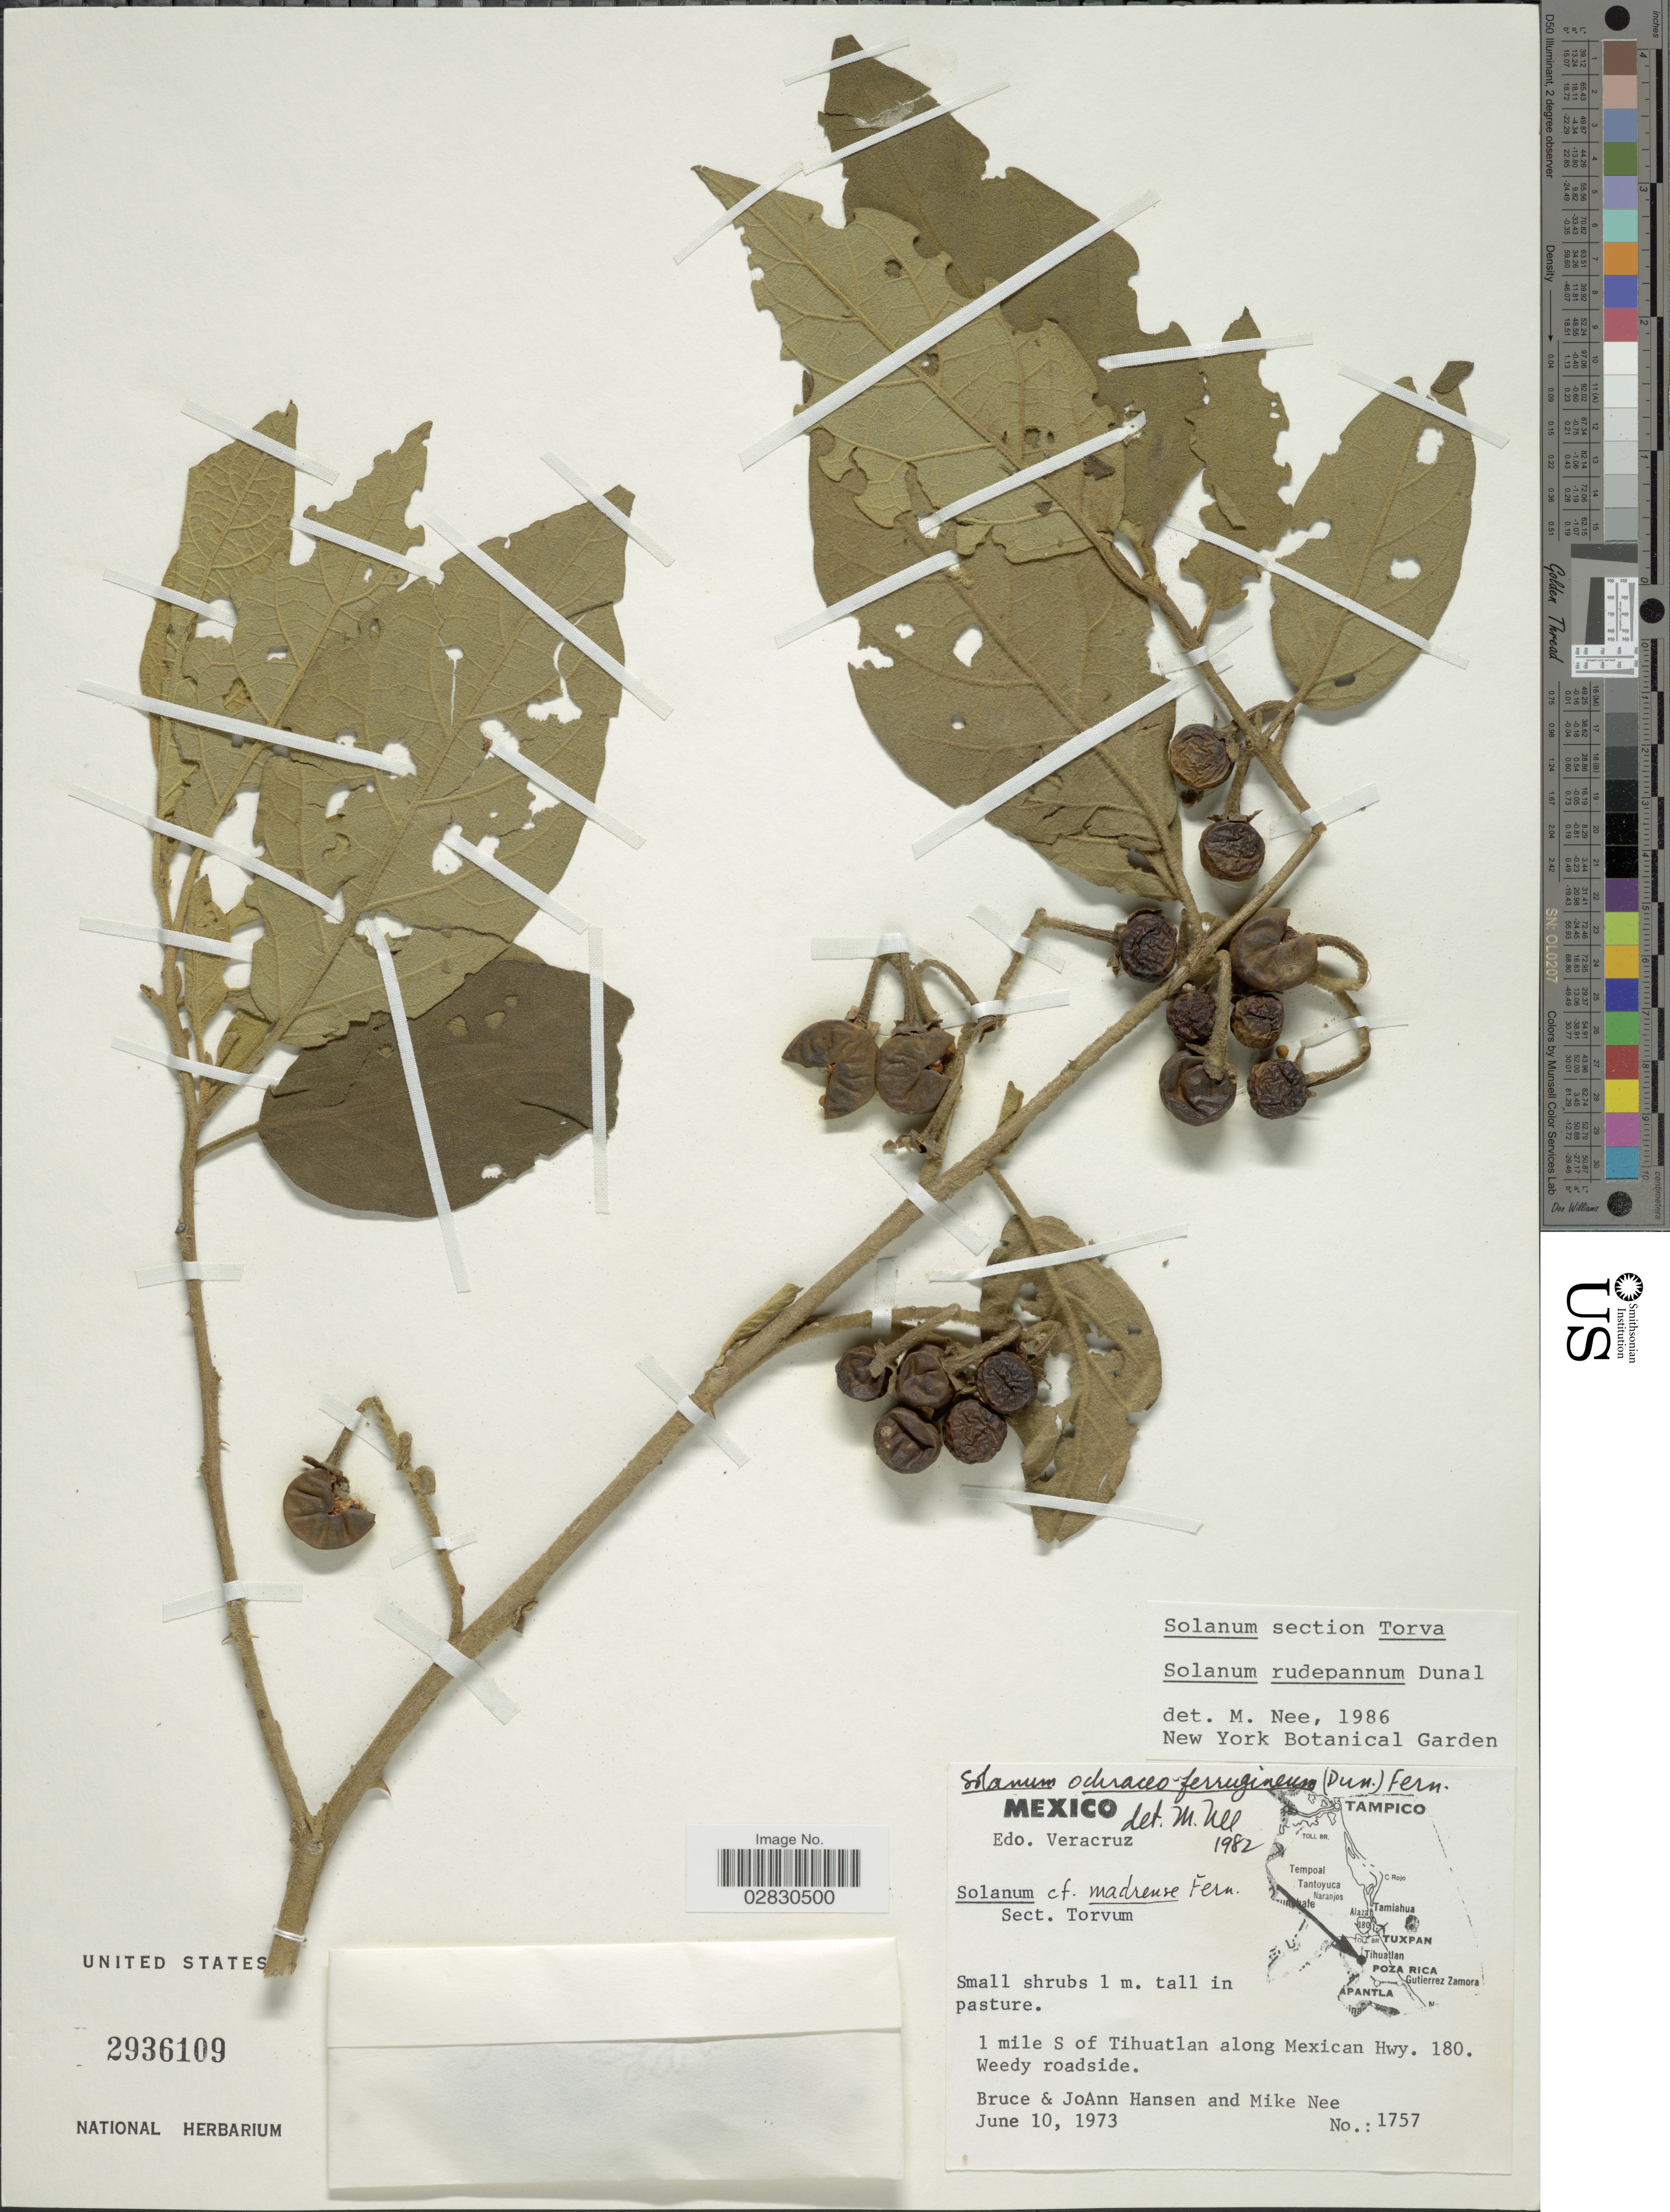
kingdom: Plantae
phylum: Tracheophyta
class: Magnoliopsida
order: Solanales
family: Solanaceae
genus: Solanum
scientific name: Solanum rudepannum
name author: Dunal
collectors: B. Hansen, J. Hansen & M. Nee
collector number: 1757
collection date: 1973-06-10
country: Mexico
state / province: Veracruz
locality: Edo. Veracruz, 1 mile S of Tihuatlan along Mexican Hwy. 180.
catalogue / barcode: US 2936109